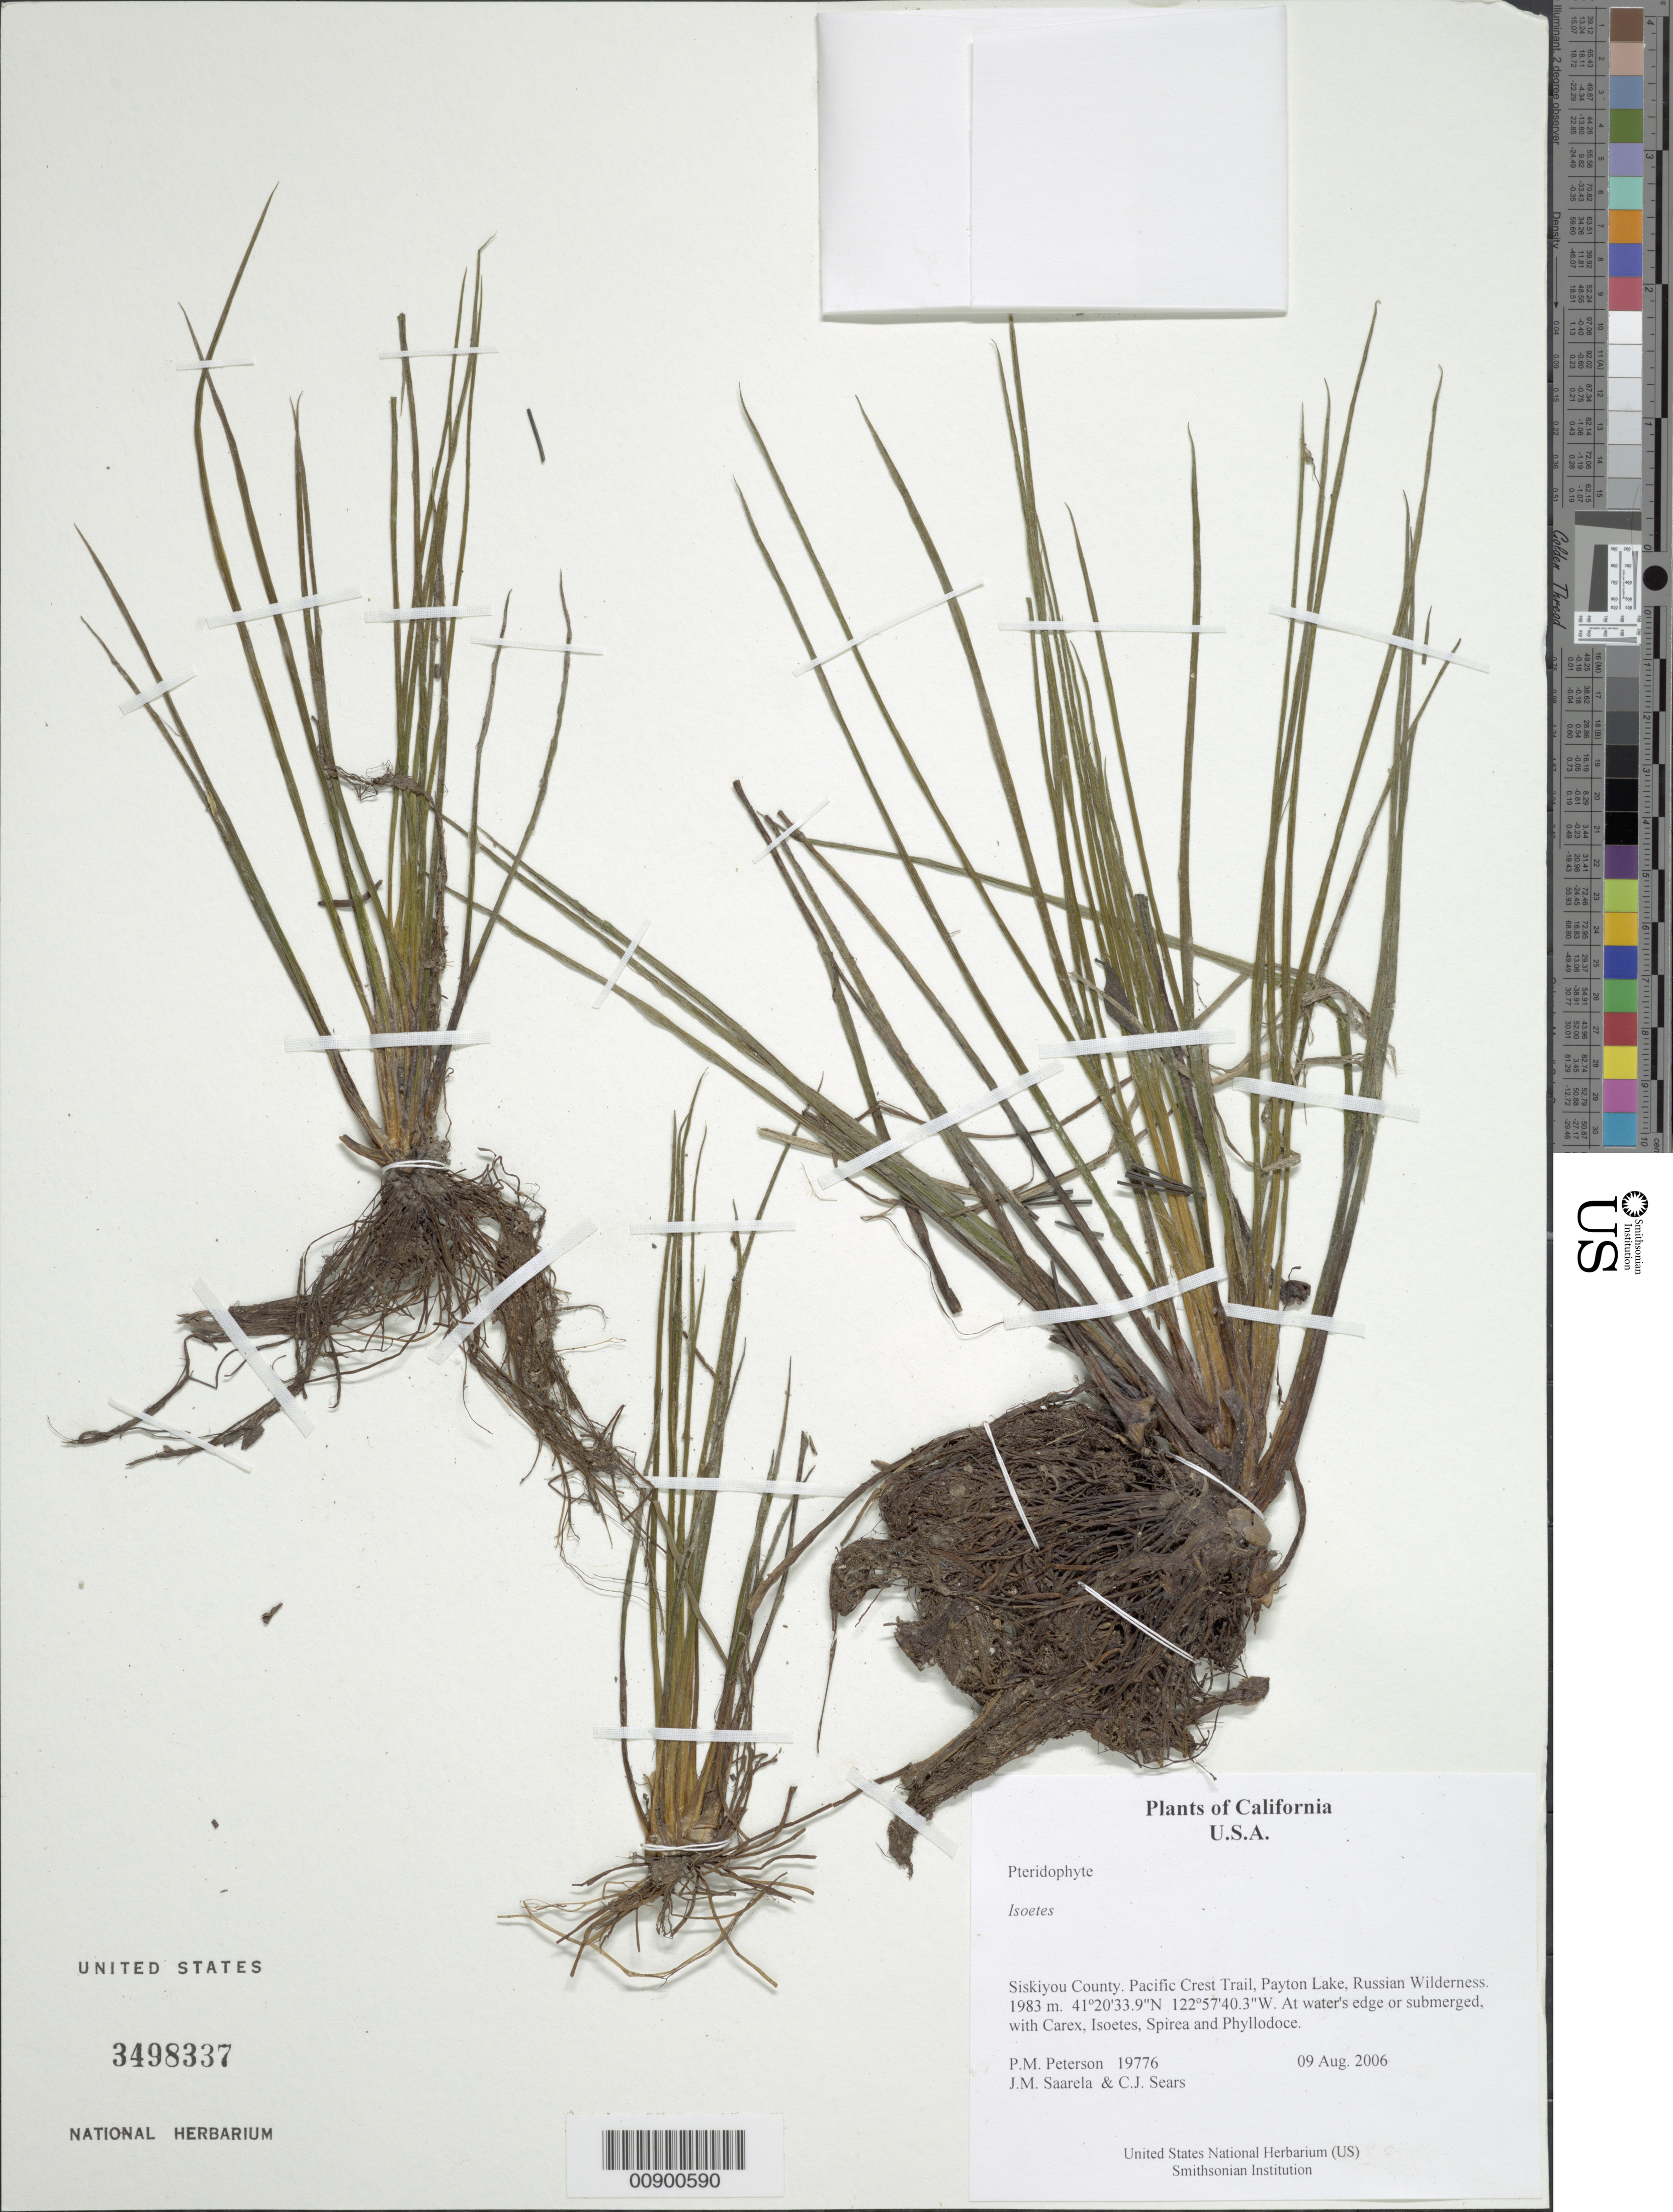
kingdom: Plantae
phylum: Tracheophyta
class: Lycopodiopsida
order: Isoetales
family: Isoetaceae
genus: Isoetes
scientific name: Isoetes sp.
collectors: P. M. Peterson, J. Saarela & C. Sears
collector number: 19776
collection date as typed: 09 Aug 2006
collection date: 2006-08-09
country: United States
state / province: California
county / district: Siskiyou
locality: Pacific Crest Trail, Payton Lake, Russian Wilderness.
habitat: At water's edge or submerged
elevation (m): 1983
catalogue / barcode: US 3498337